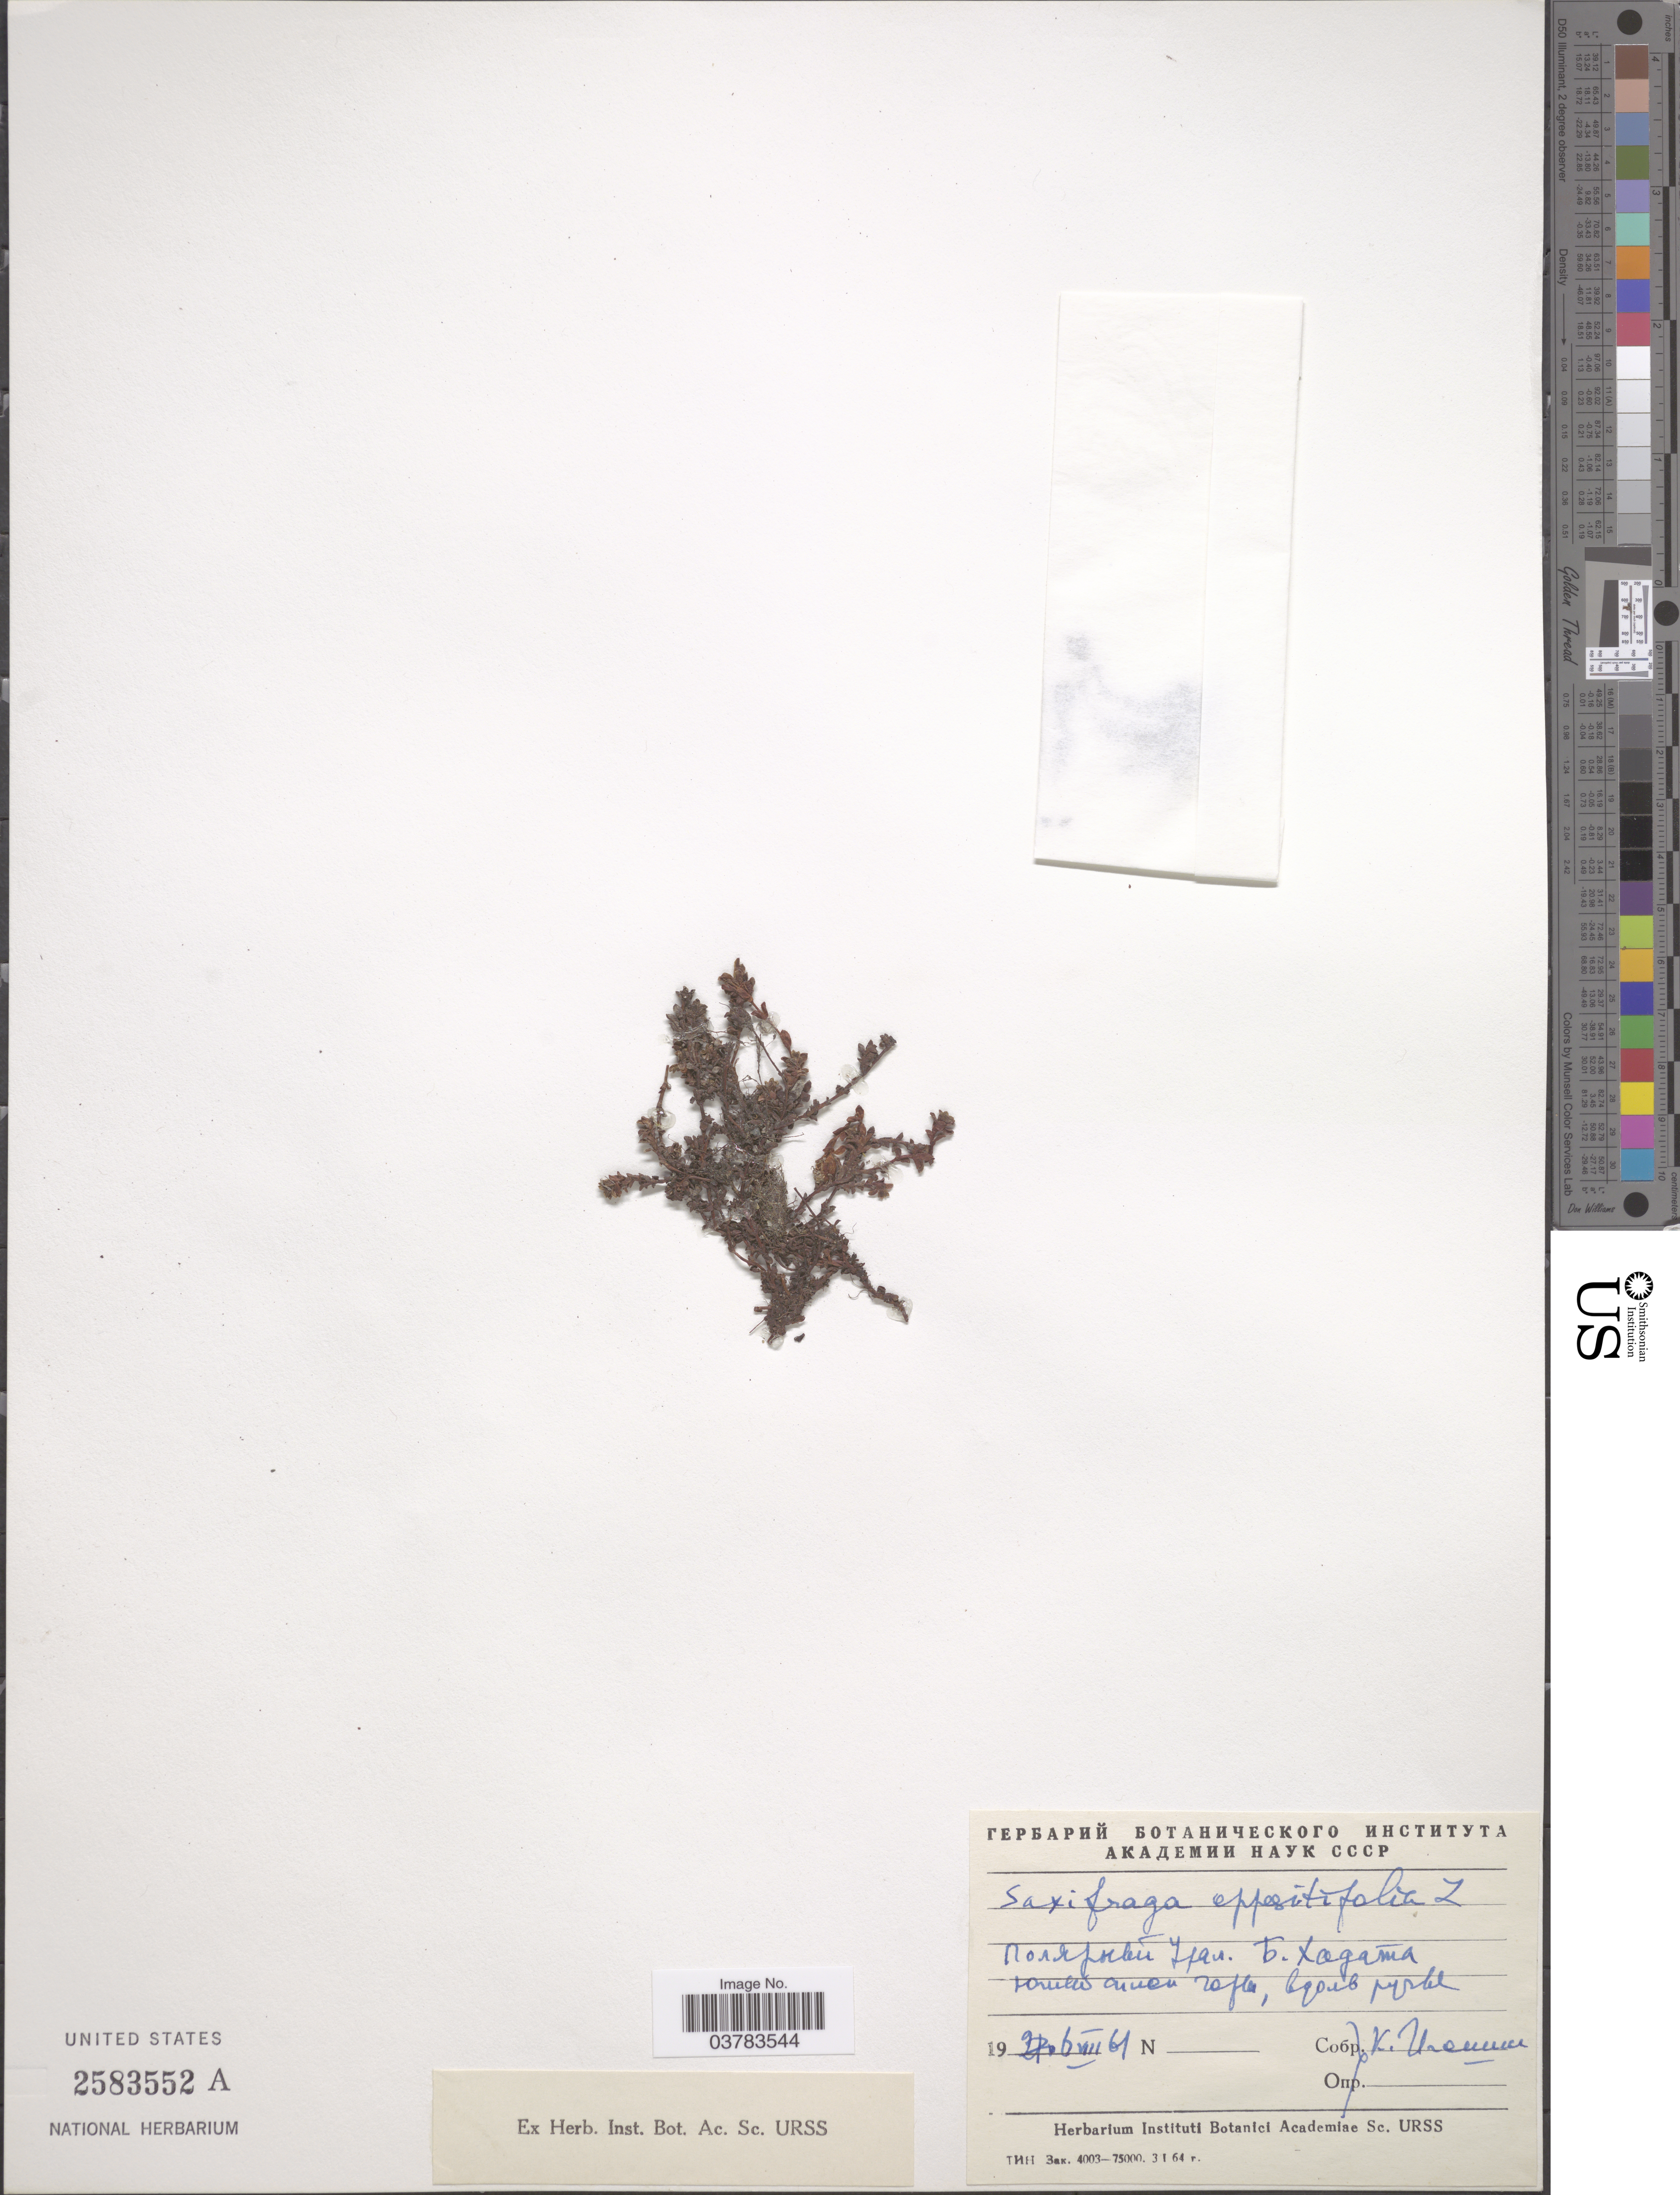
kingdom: Plantae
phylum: Tracheophyta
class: Magnoliopsida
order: Saxifragales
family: Saxifragaceae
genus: Saxifraga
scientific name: Saxifraga oppositifolia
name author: L.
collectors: K. Igoshina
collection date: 1961-08-06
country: Russian Federation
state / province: Yamalo-Nenets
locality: Polar Ural, Bolshaya Khadata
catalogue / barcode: US 2583552A